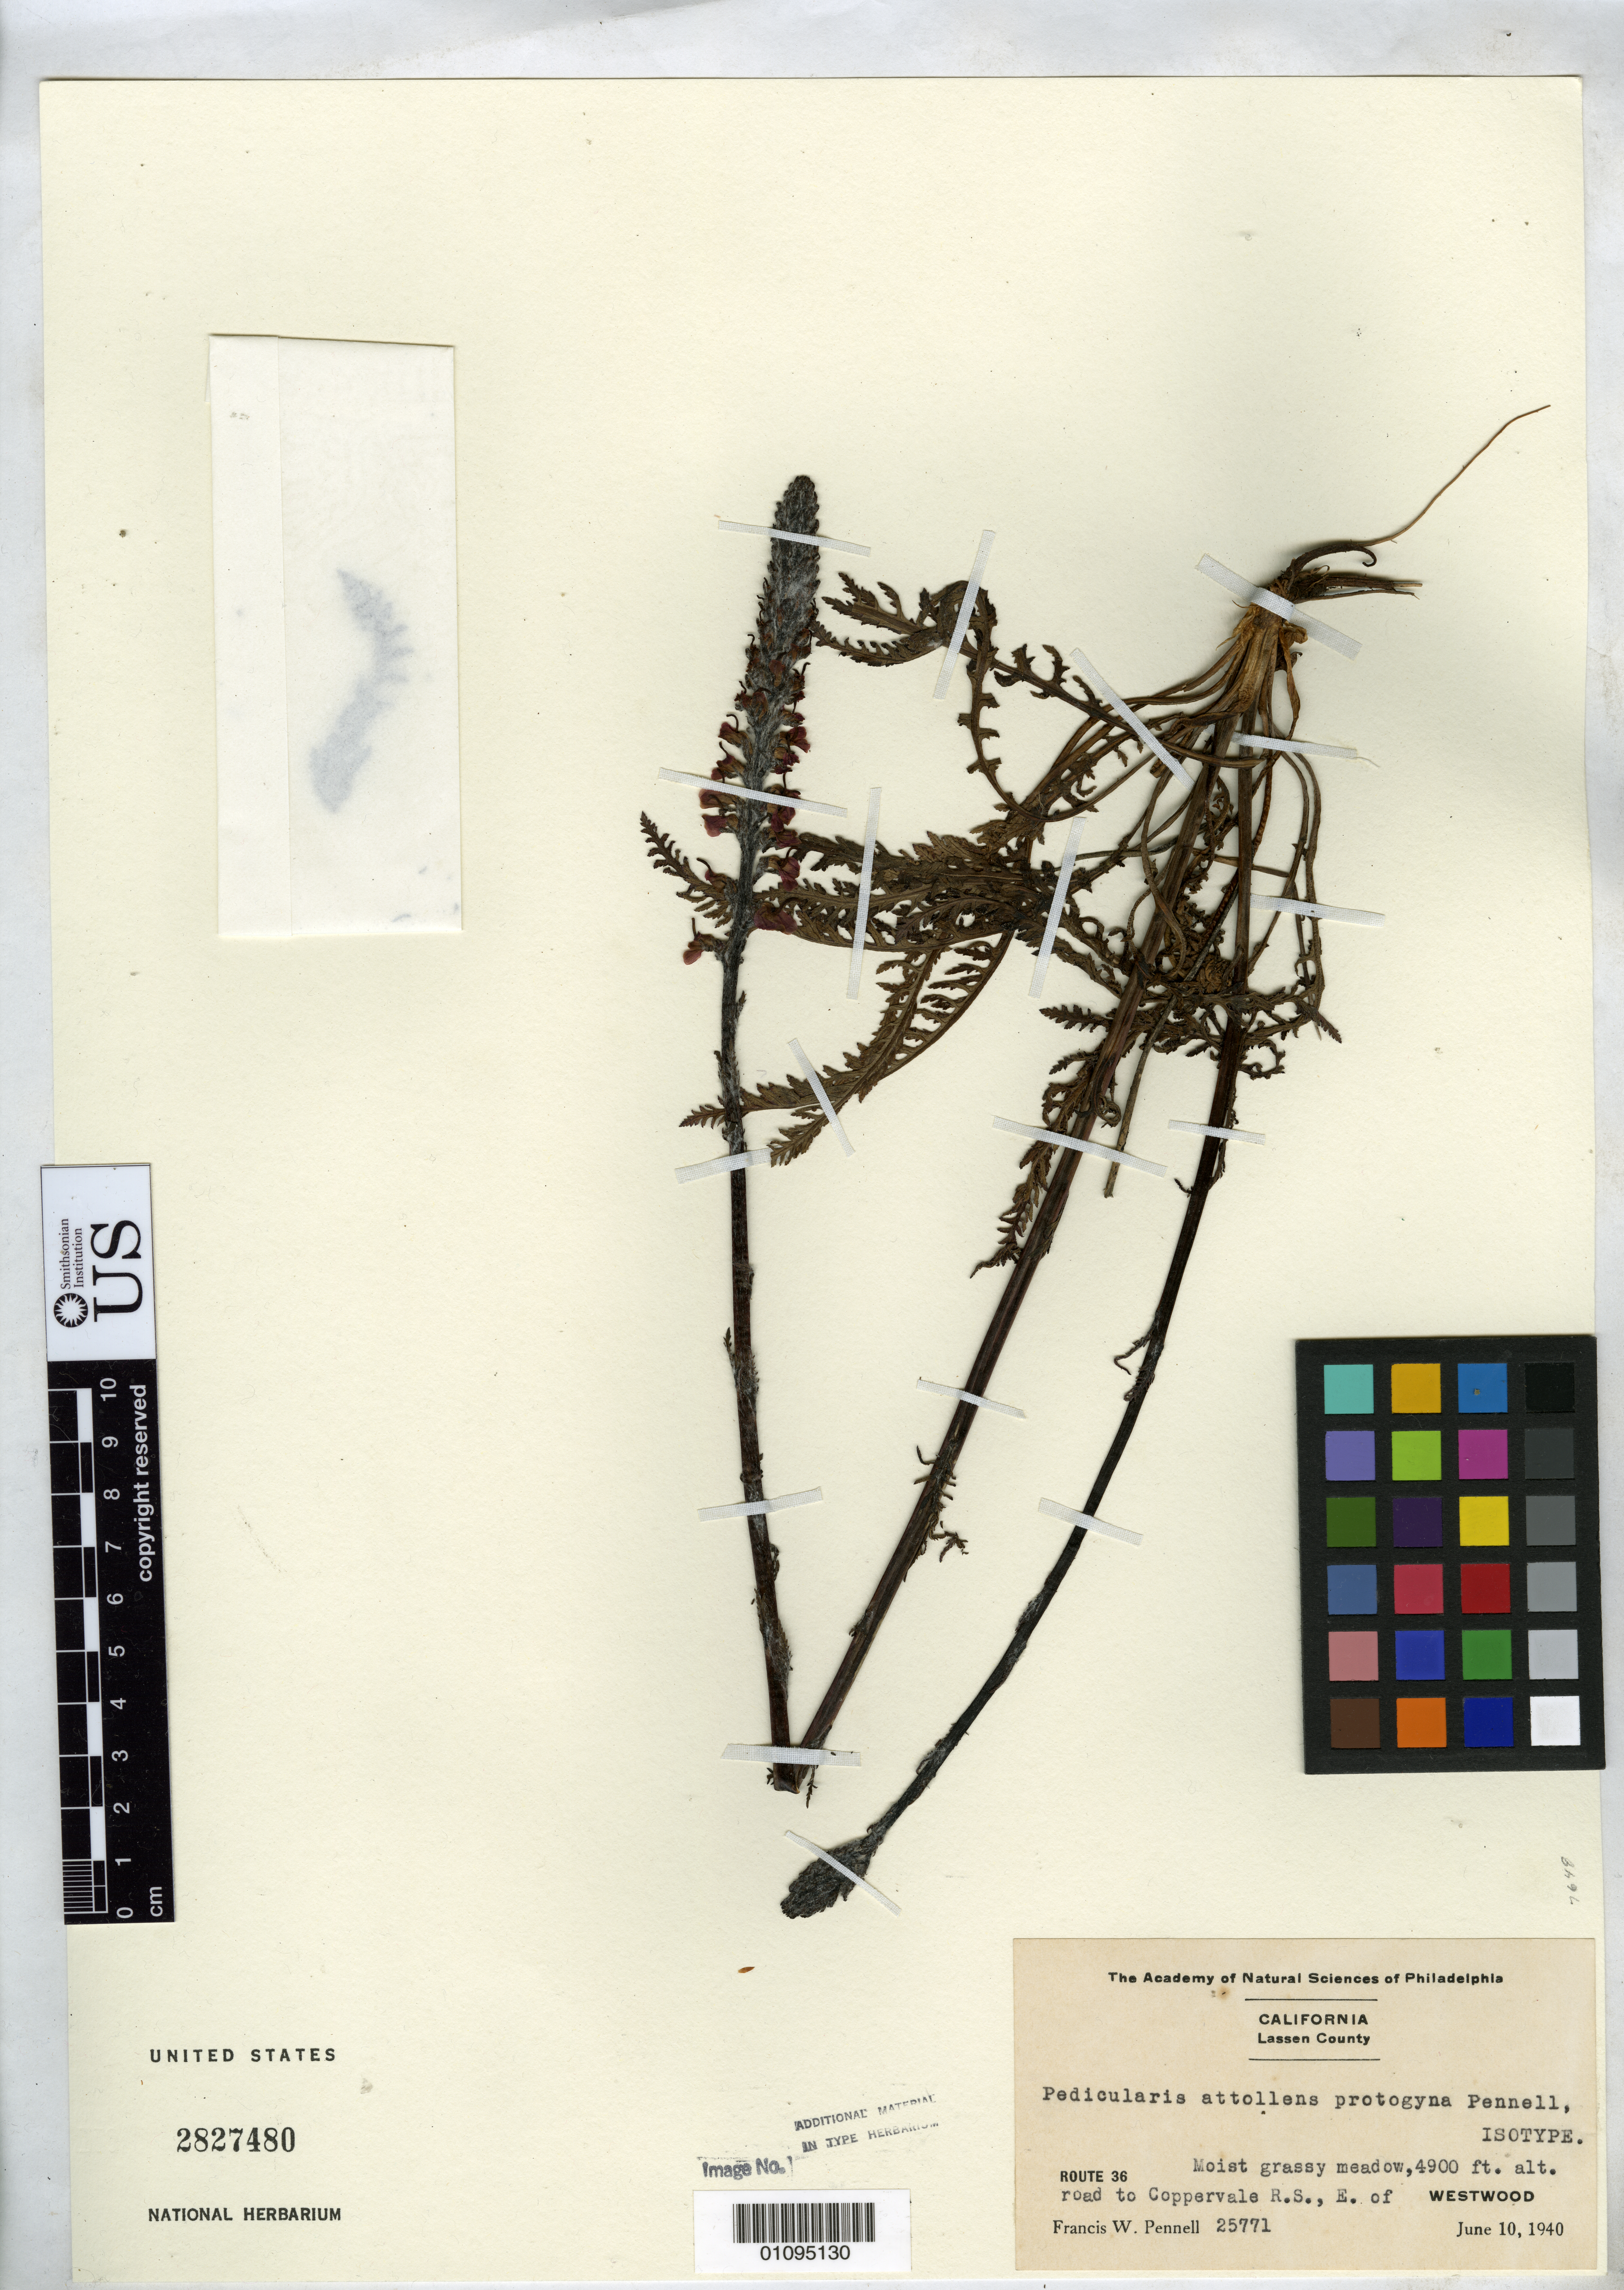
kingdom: Plantae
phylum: Tracheophyta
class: Magnoliopsida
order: Lamiales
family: Orobanchaceae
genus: Pedicularis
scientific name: Pedicularis attollens subsp. protogyna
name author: Pennell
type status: Isotype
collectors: F. W. Pennell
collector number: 25771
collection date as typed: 10 Jun 1940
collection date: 1940-06-10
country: United States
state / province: California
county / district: Lassen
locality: Road to Coppervale R.S., E of Westwood, Lassen County.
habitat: Moist grassy meadow.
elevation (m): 1494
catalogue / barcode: US 2827480